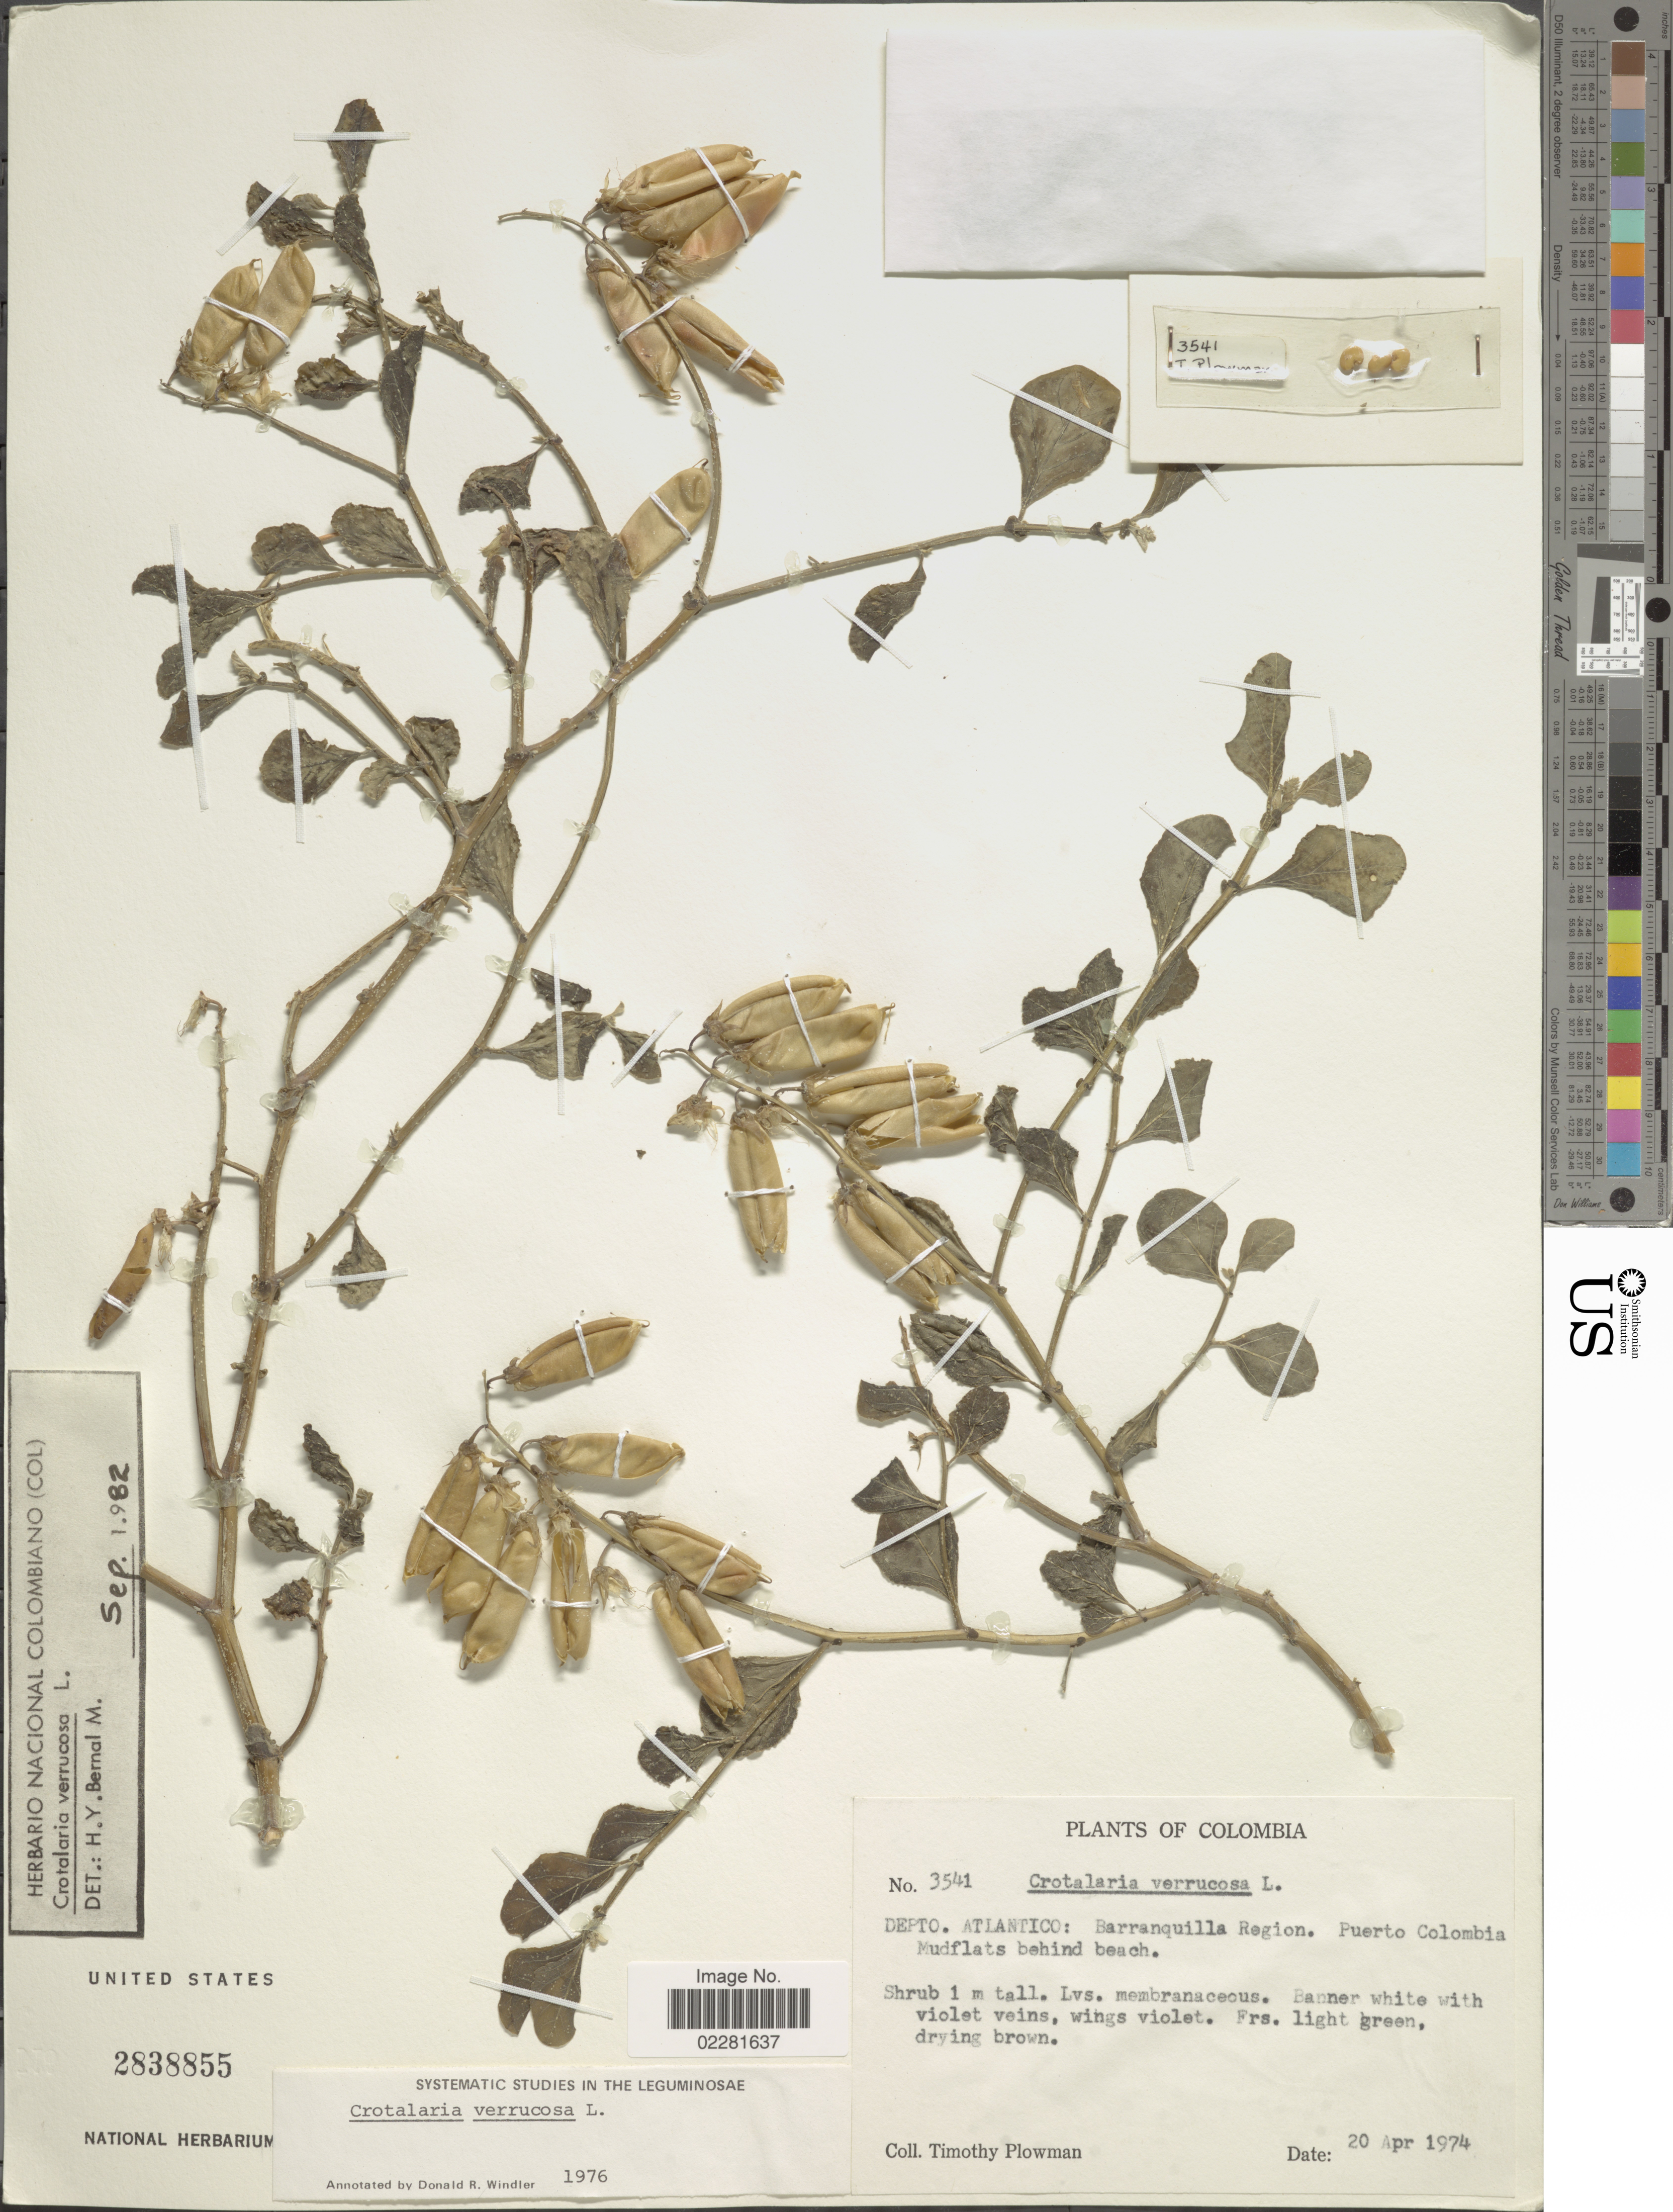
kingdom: Plantae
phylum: Tracheophyta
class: Magnoliopsida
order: Fabales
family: Fabaceae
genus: Crotalaria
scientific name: Crotalaria verrucosa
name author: L.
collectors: T. Plowman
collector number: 3541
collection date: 1974-04-20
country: Colombia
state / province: Atlántico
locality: Barranquilla Region, Puerto Colombia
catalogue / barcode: US 2838855